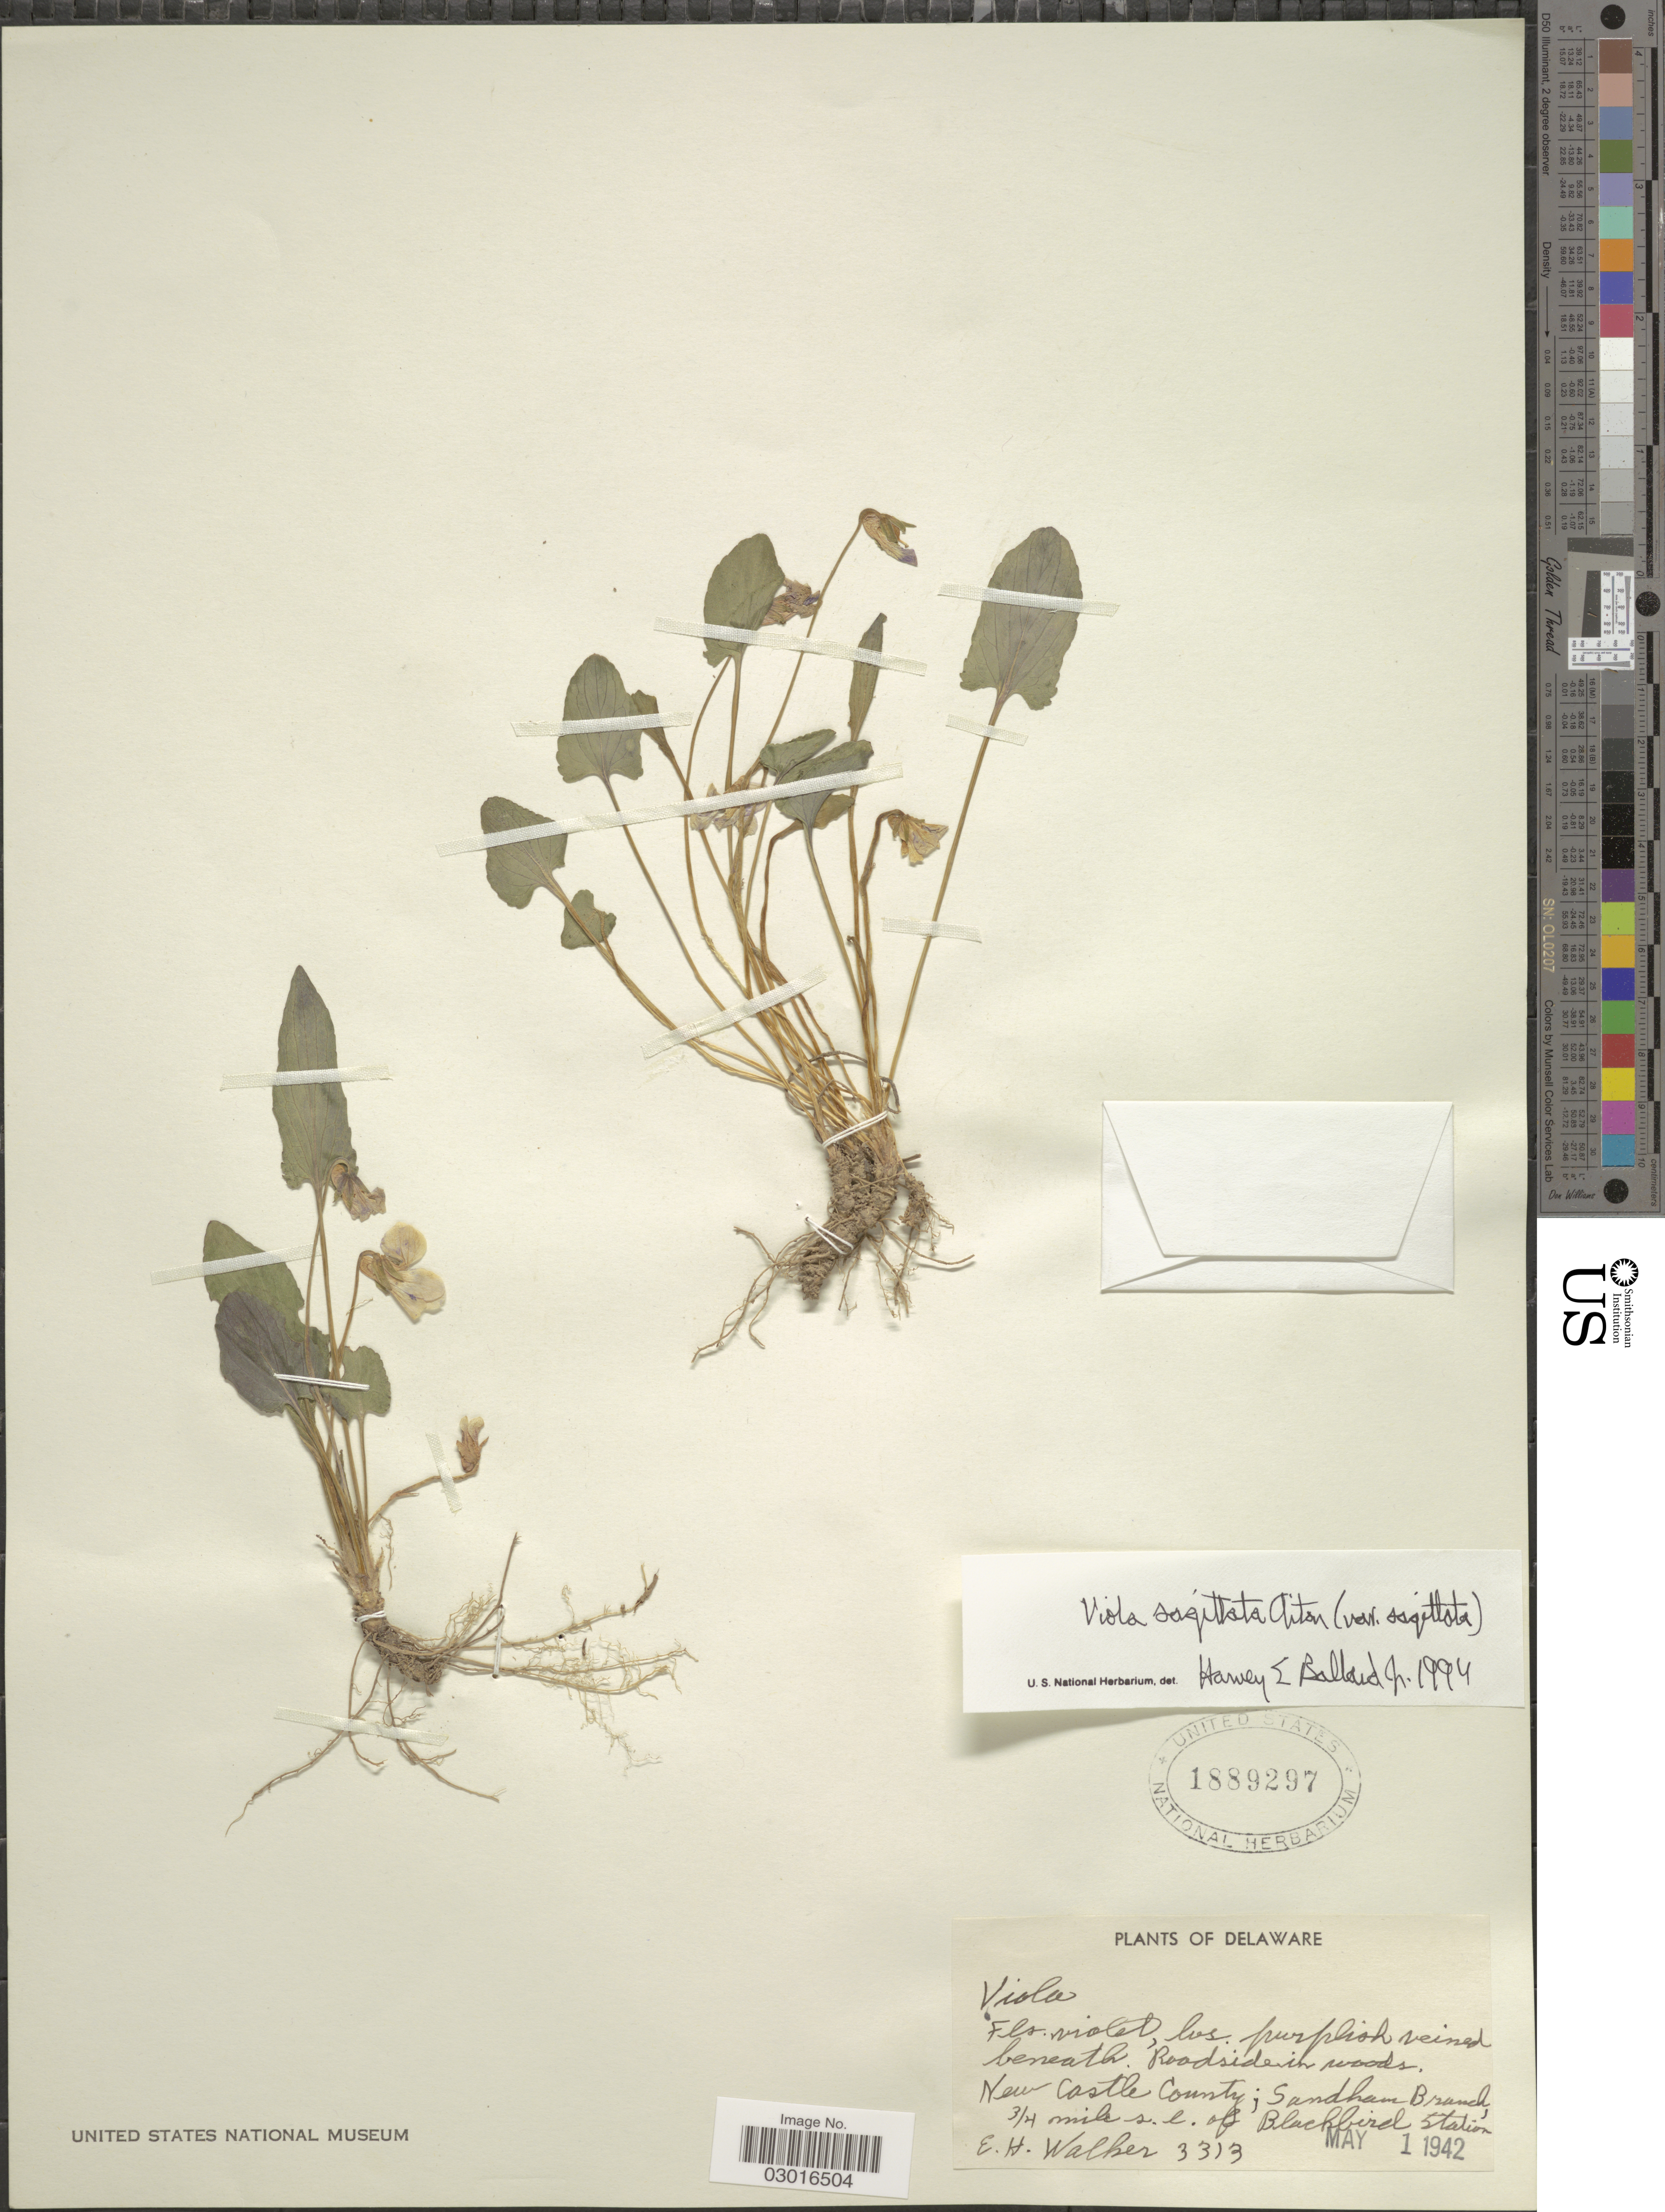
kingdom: Plantae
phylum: Tracheophyta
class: Magnoliopsida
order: Malpighiales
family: Violaceae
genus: Viola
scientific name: Viola sagittata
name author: Aiton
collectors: E. H. Walker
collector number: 3313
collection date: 1942-05-01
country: United States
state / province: Delaware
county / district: New Castle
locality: New Castle County; Sandham Branch, ¾ mile s.e. of Blackbird Station.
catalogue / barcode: US 1889297